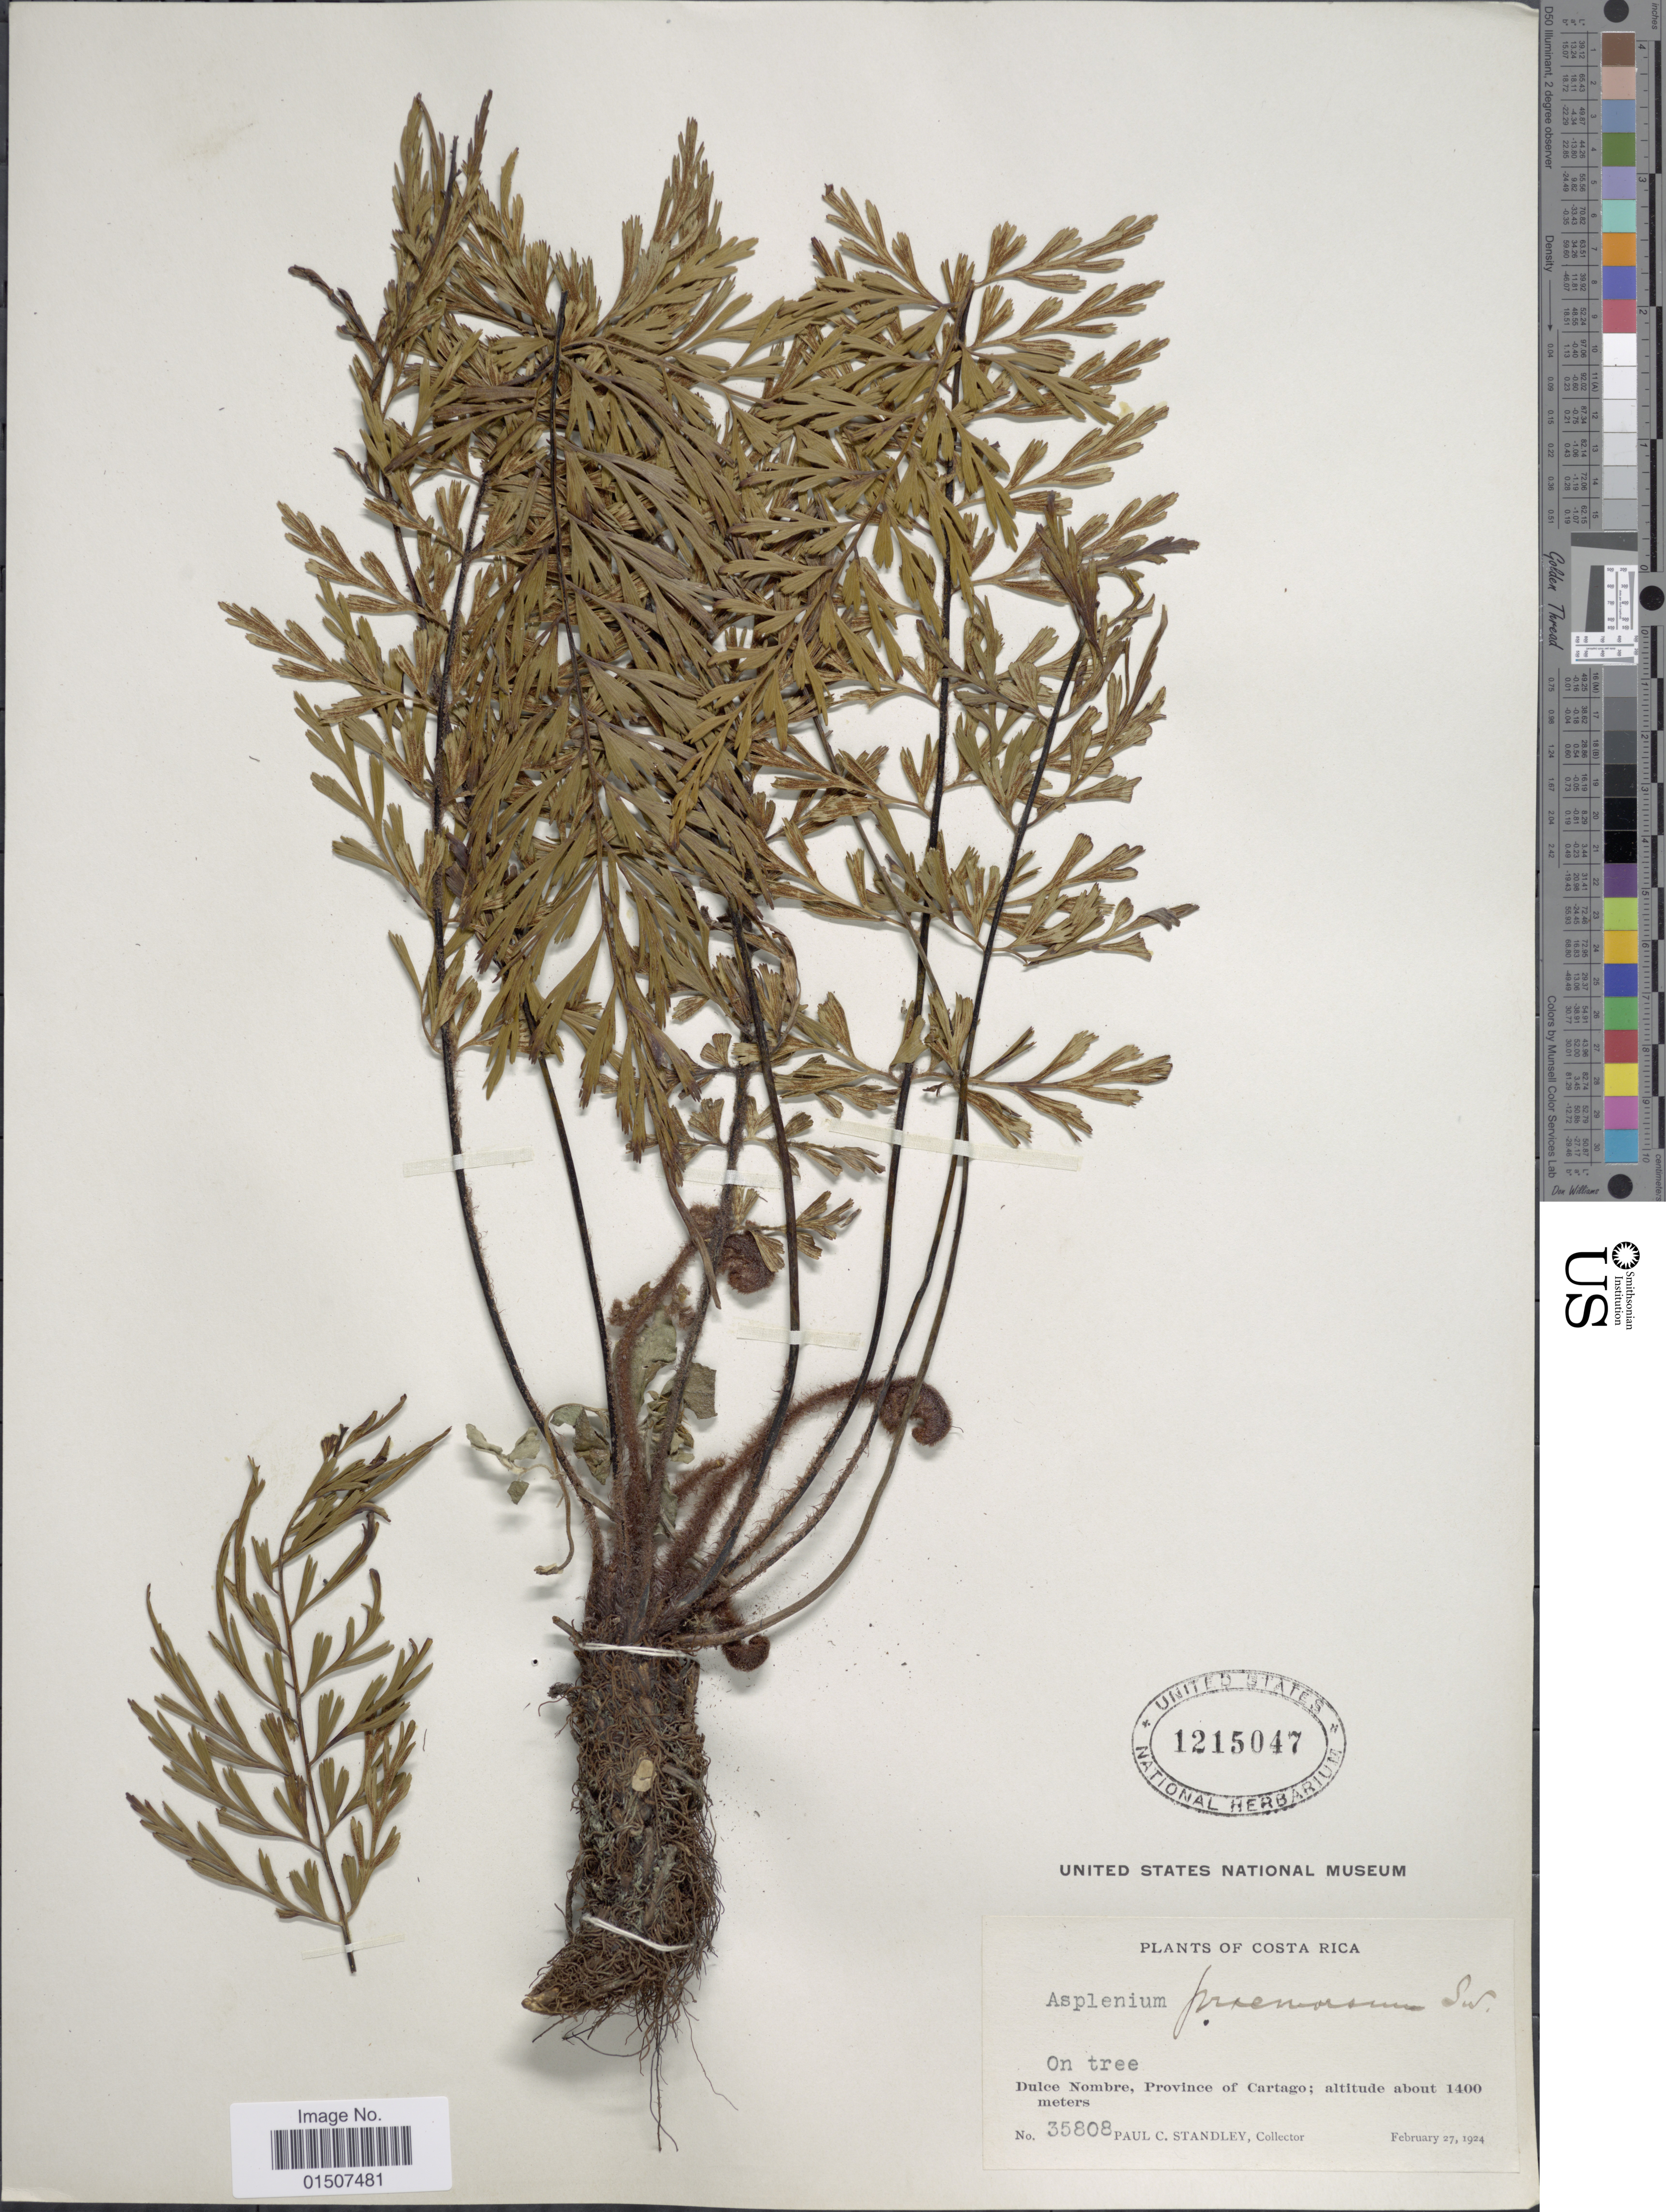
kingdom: Plantae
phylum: Tracheophyta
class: Polypodiopsida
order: Polypodiales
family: Aspleniaceae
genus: Asplenium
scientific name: Asplenium praemorsum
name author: Sw.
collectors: P. C. Standley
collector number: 35808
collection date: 1924-02-27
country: Costa Rica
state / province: Cartago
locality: Dulce Nombre, Province of Cartago.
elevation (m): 1400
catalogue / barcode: US 1215047